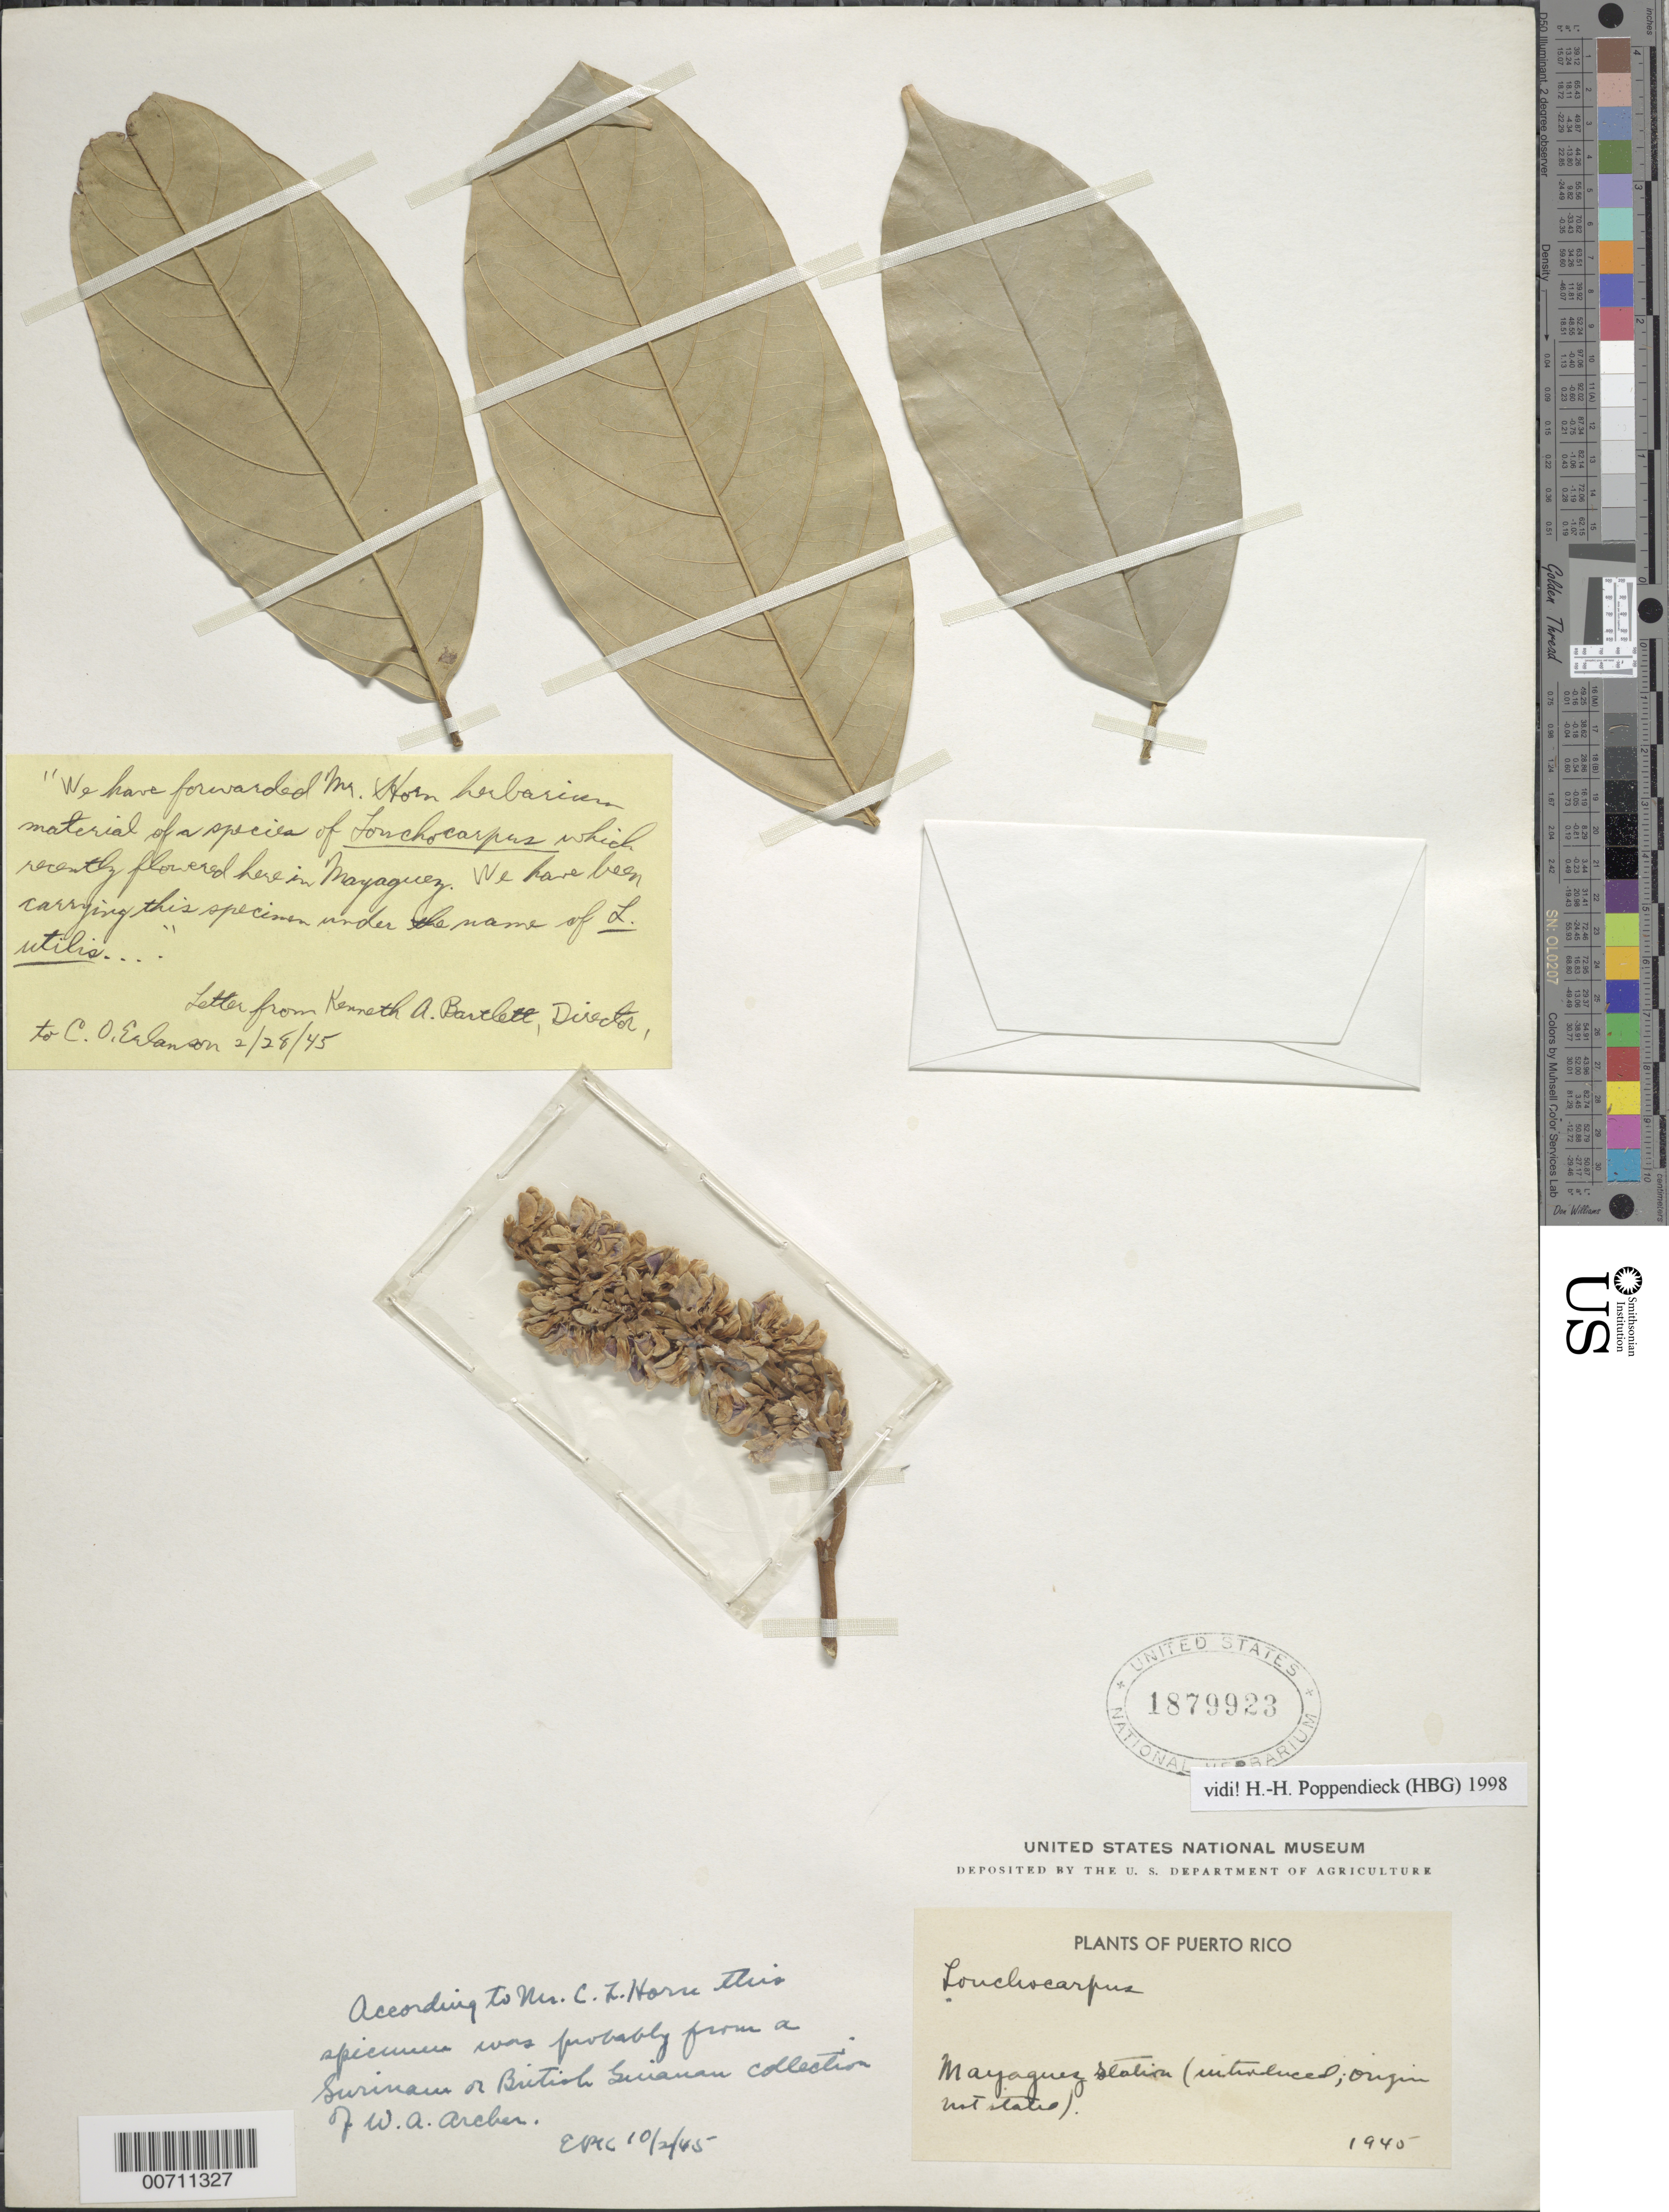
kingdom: Plantae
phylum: Tracheophyta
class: Magnoliopsida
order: Fabales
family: Fabaceae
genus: Lonchocarpus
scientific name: Lonchocarpus sp.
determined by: Poppendieck, H.-H., (HBG), Institut fur Allgemeine Botanik und Botanischer Garten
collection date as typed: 1945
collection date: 1945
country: Puerto Rico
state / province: Mayaguez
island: Greater Antilles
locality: Station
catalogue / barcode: US 1879923